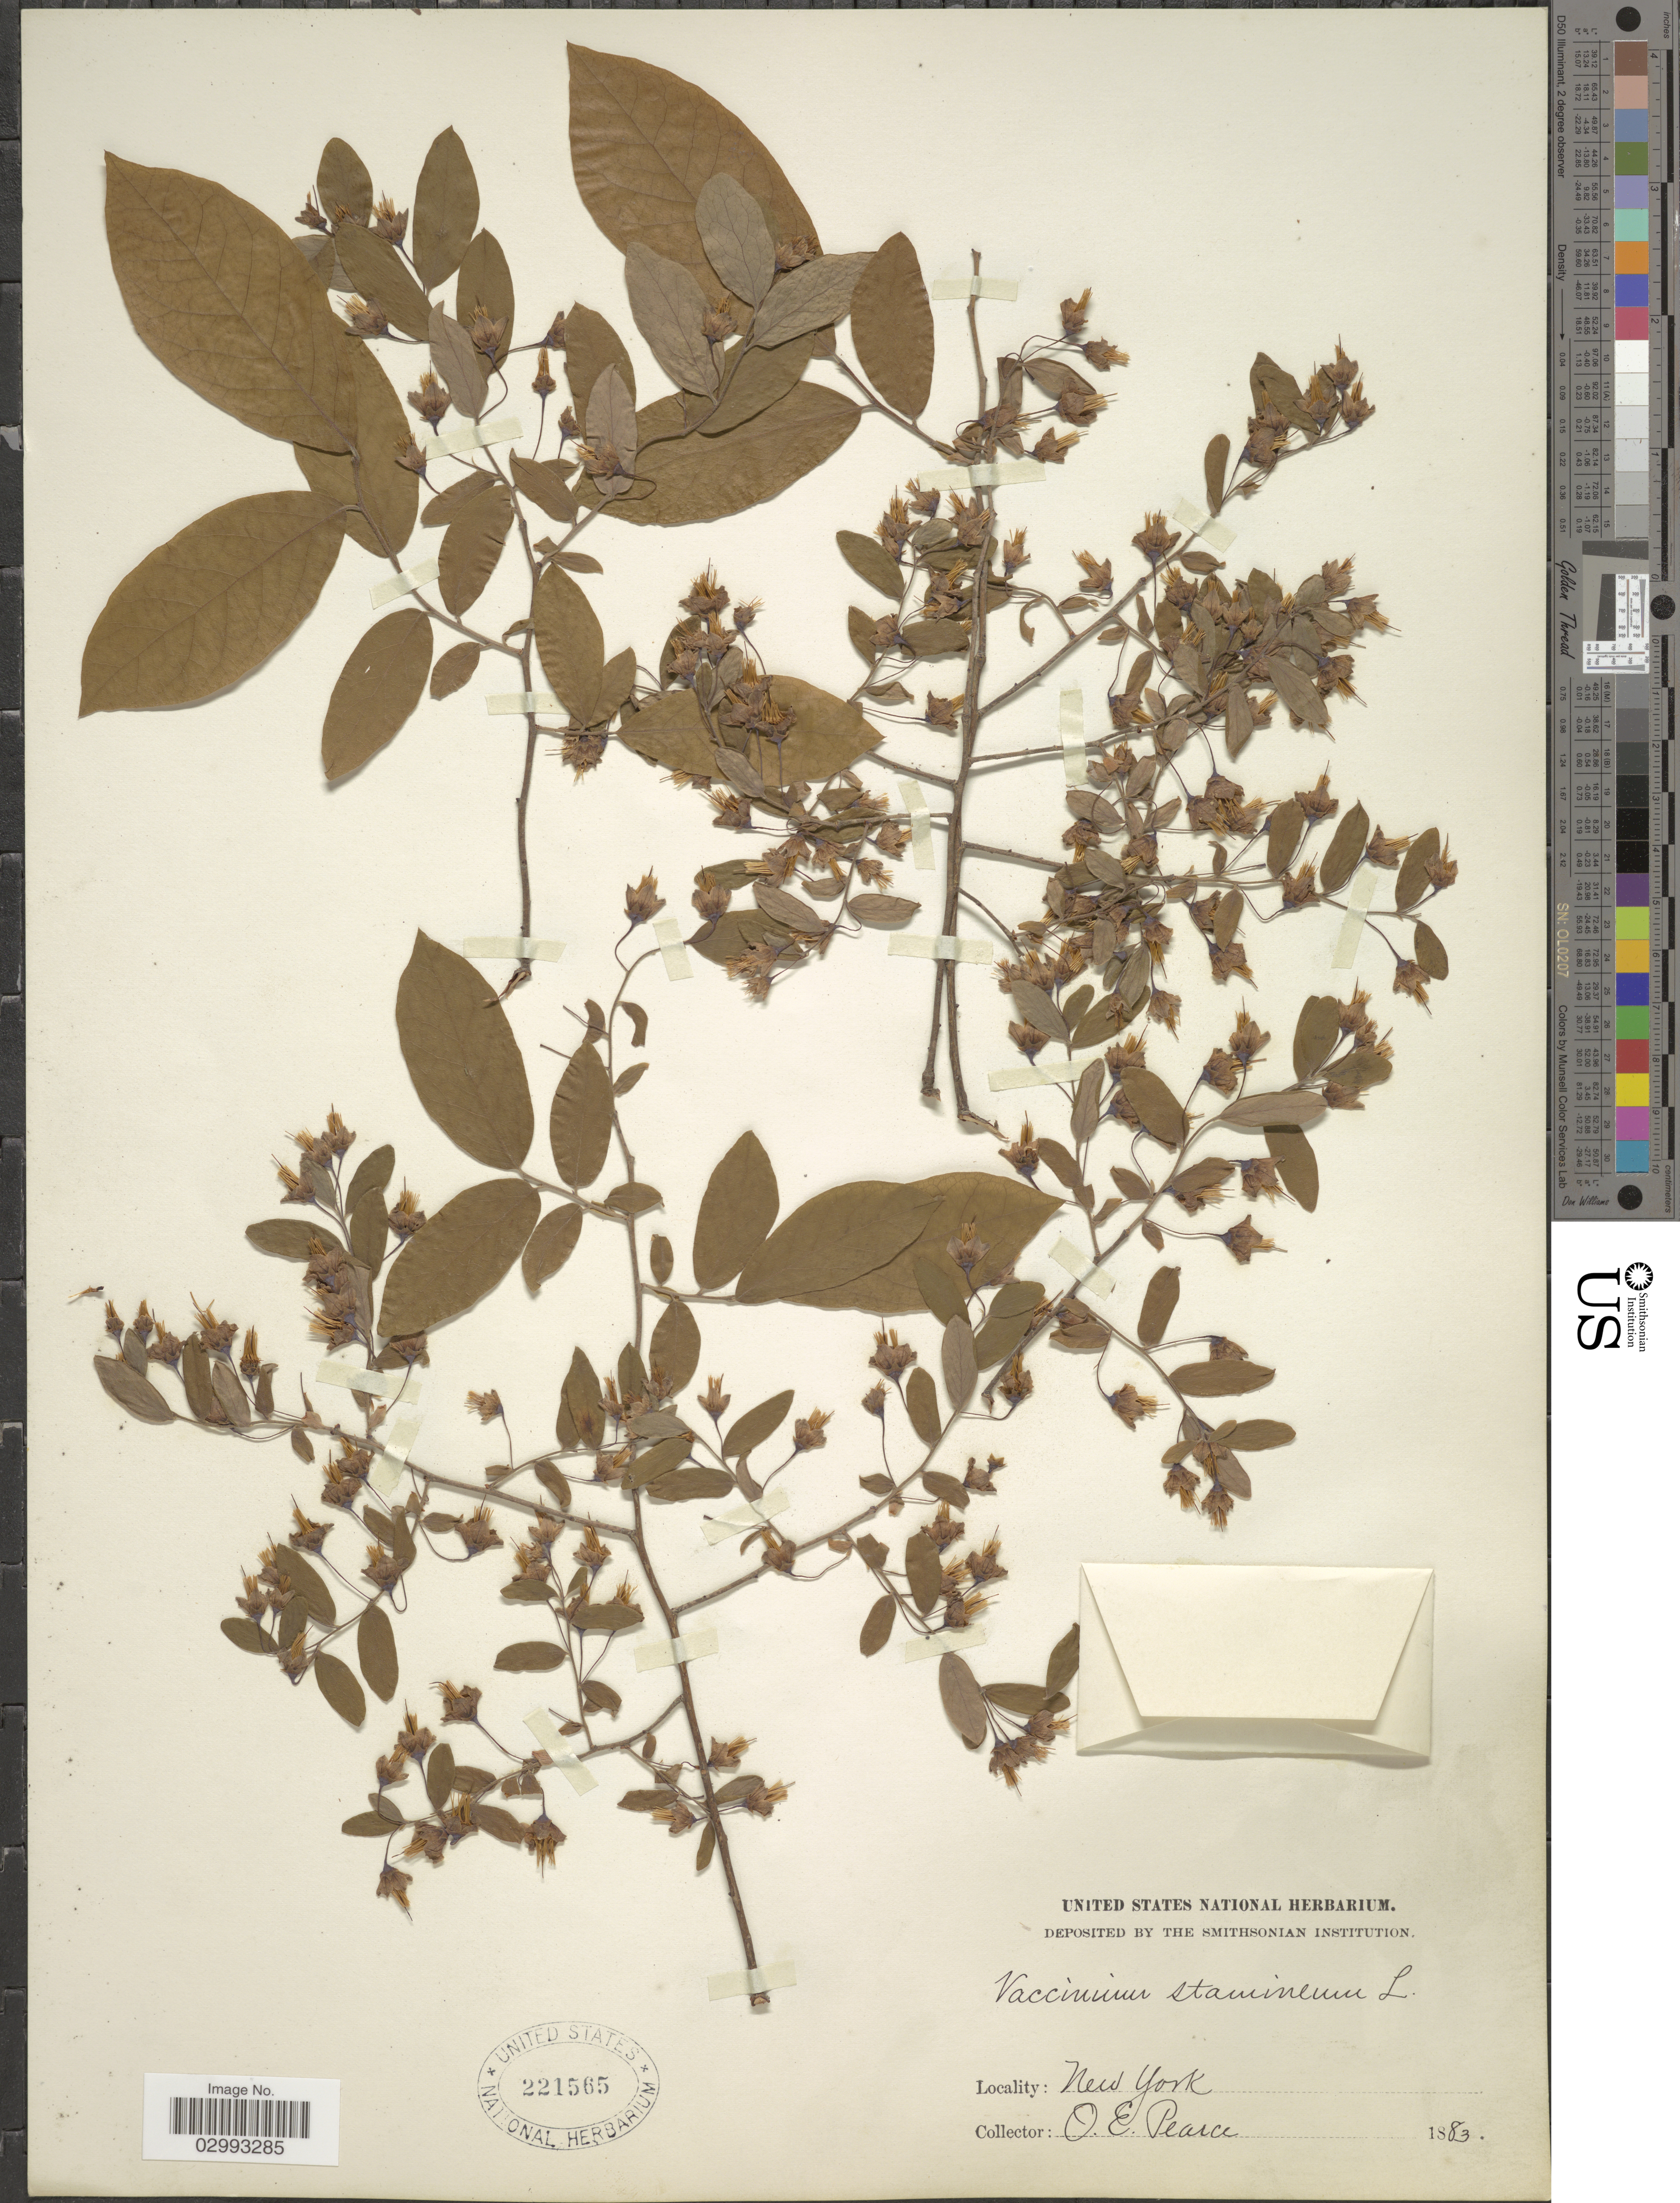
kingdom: Plantae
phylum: Tracheophyta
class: Magnoliopsida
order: Ericales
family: Ericaceae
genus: Polycodium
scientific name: Polycodium stamineum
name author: (L.) Greene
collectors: O. E. Pearce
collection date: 1883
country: United States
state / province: New York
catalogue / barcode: US 221565